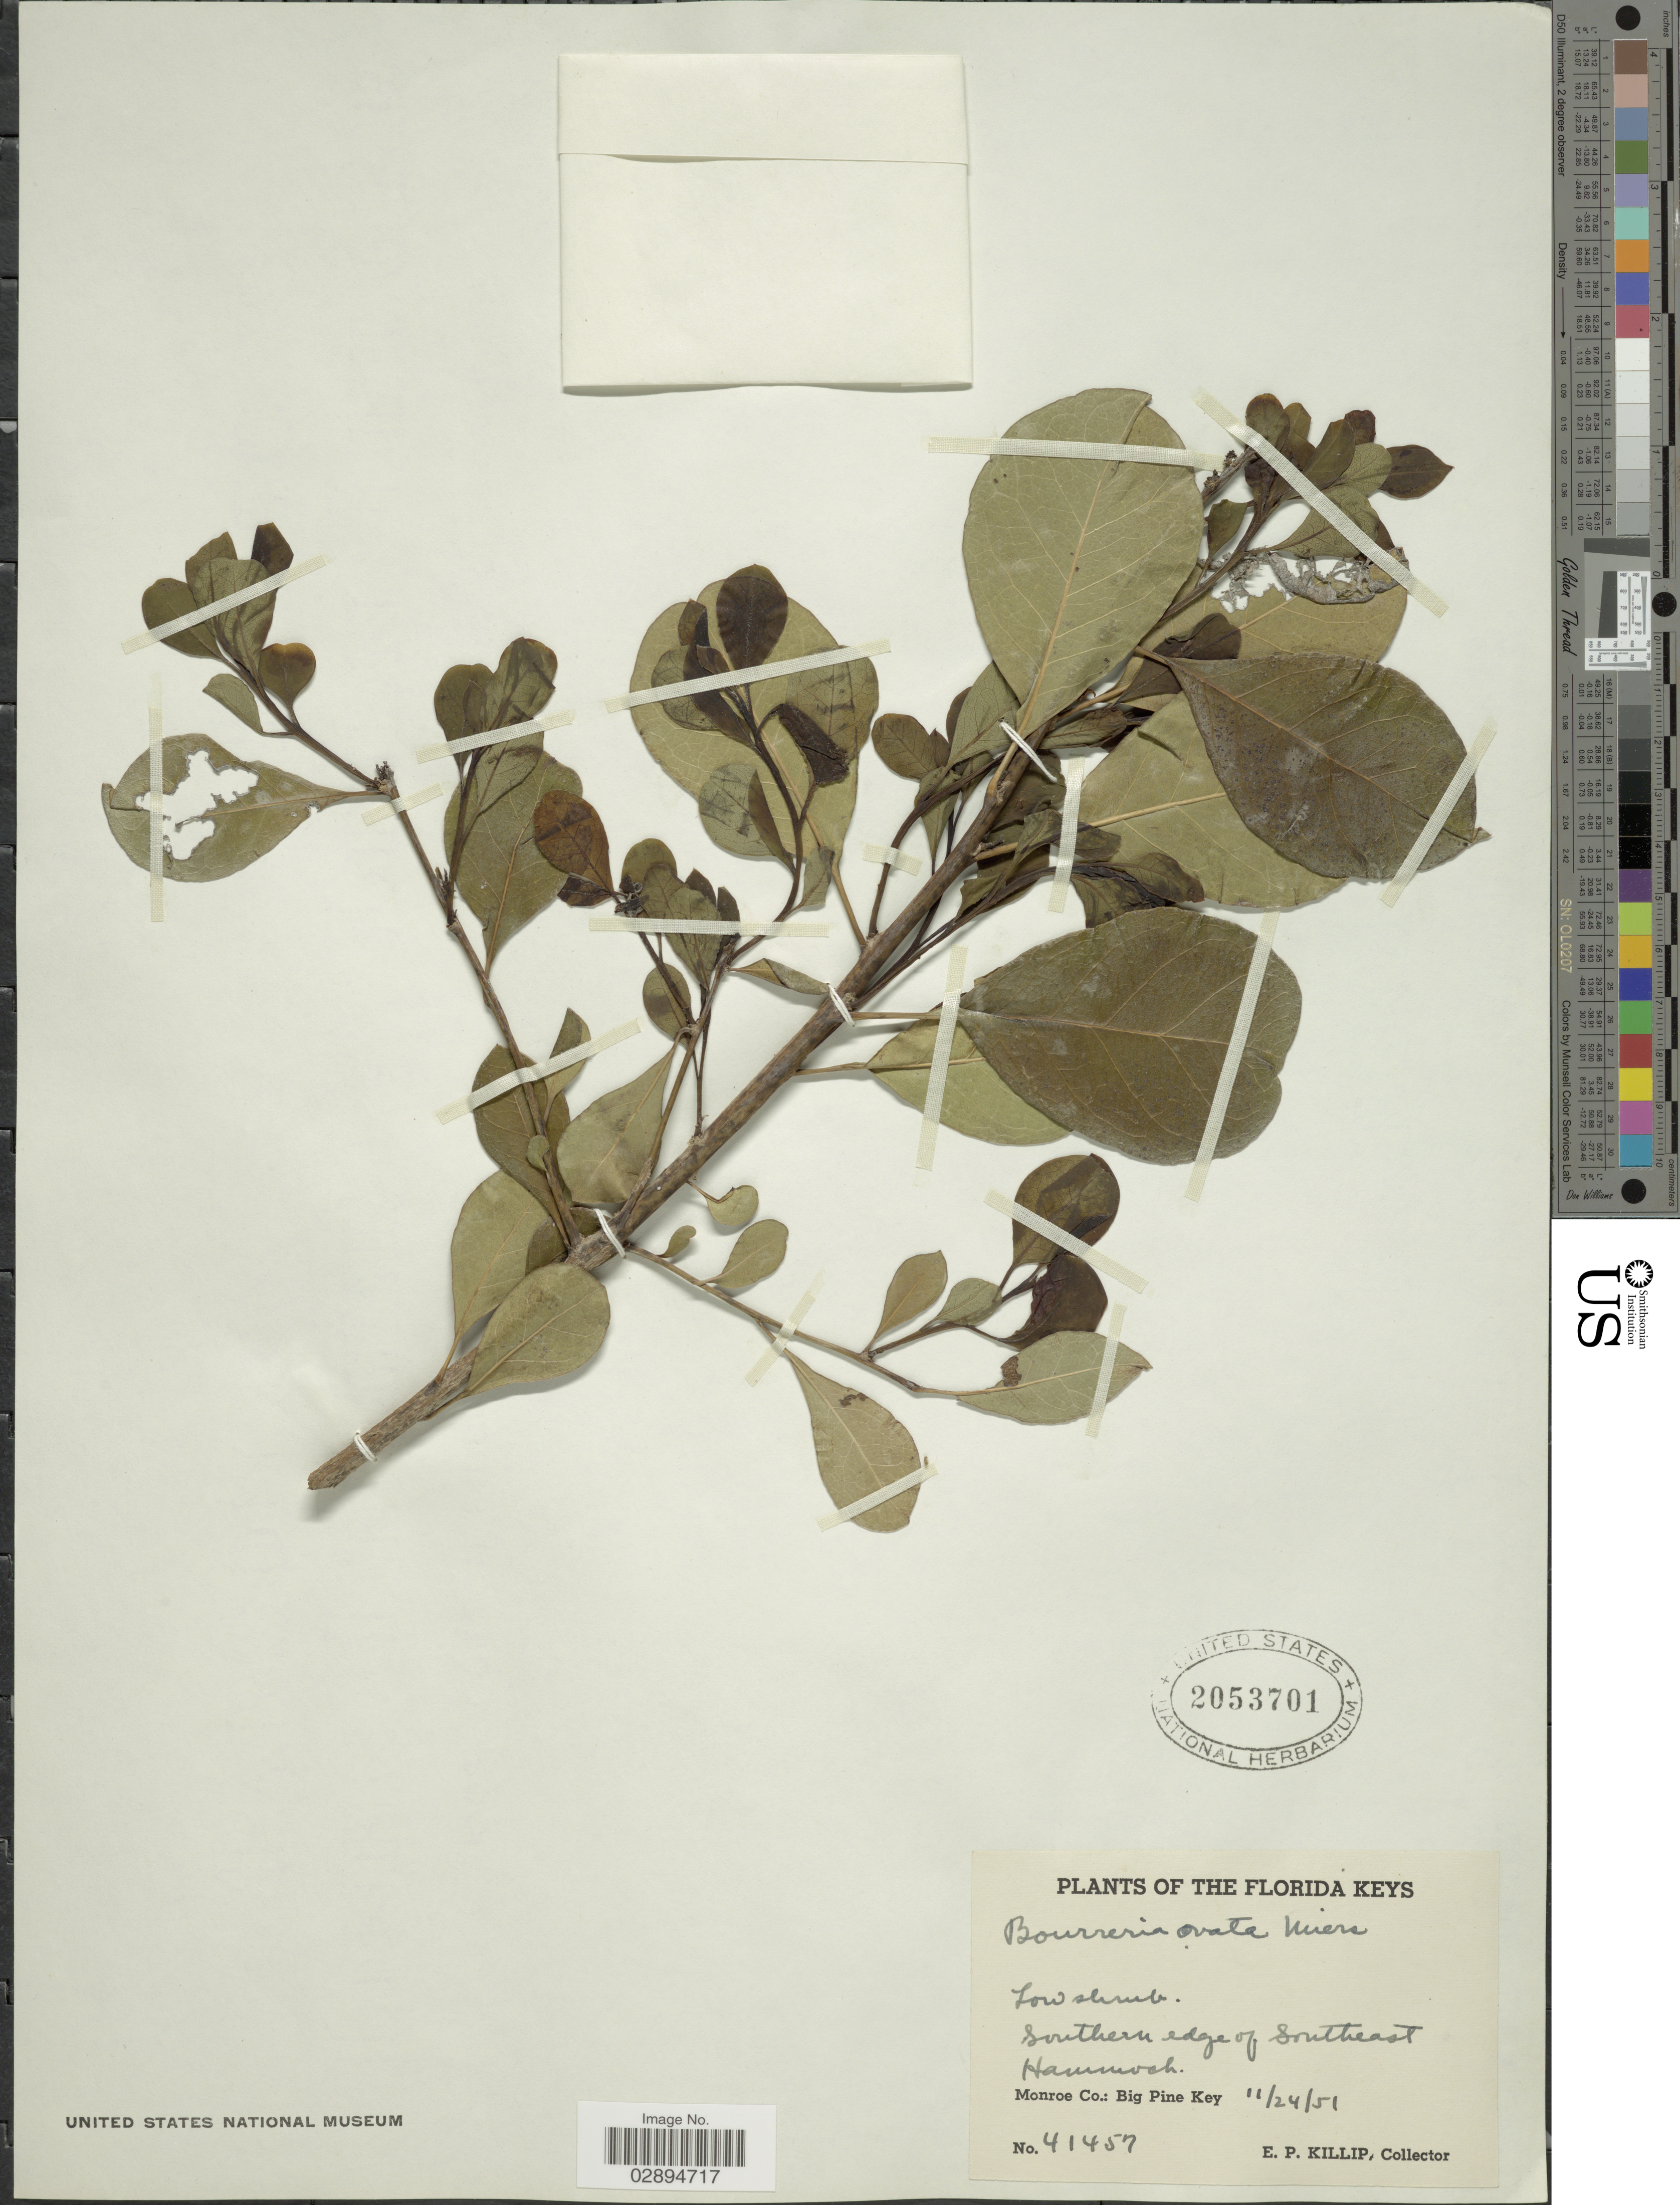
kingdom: Plantae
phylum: Tracheophyta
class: Magnoliopsida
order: Boraginales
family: Ehretiaceae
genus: Bourreria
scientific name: Bourreria ovata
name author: Miers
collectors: E. P. Killip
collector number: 41457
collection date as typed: Transcribed d/m/y: 24/11/51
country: United States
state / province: Florida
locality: The Florida Keys. Southern edge of Southeast Hammock. Monroe Co.: Big Pine Key.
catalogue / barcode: US 2053701